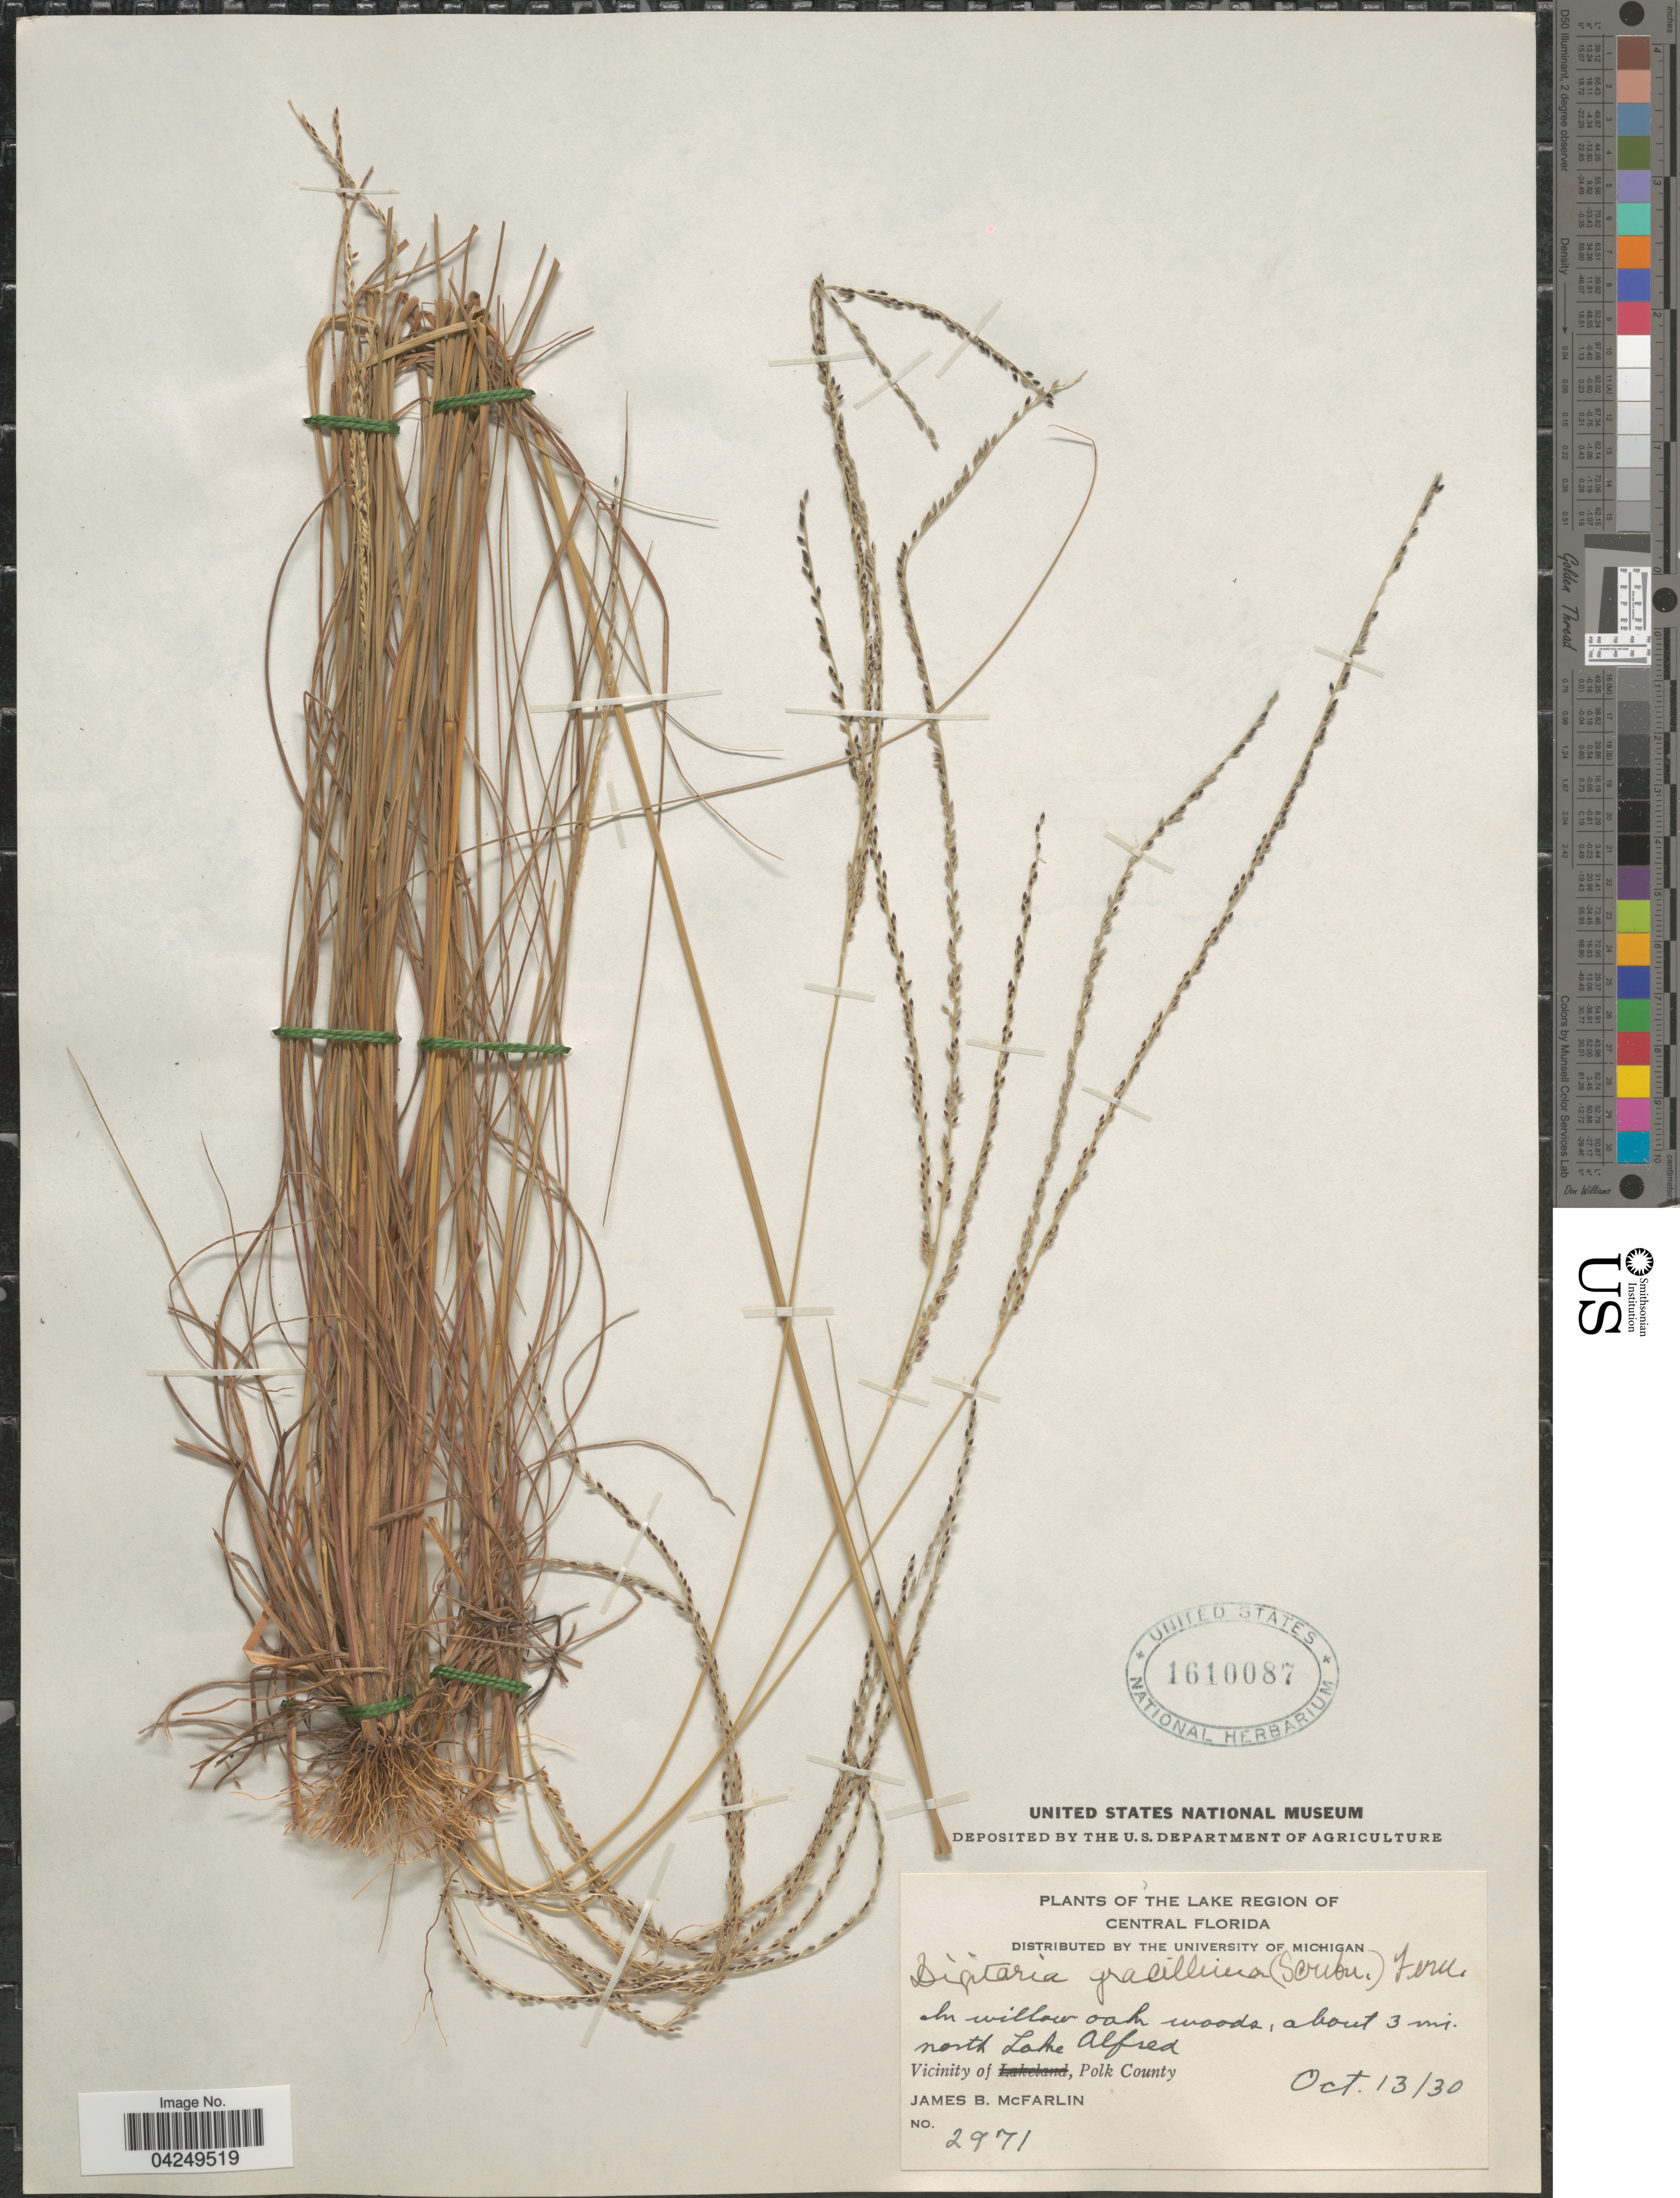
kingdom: Plantae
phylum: Tracheophyta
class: Liliopsida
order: Poales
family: Poaceae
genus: Digitaria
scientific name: Digitaria gracillima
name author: (Scribn.) Fernald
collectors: J. McFarlin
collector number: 2971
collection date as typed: Transcribed d/m/y: 13/10/30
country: United States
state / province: Florida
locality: The Lake Region of Central Florida. In willow oak woods, about 3 mi. north Lake Alfred. Vicinity of, Polk County.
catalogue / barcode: US 1610087